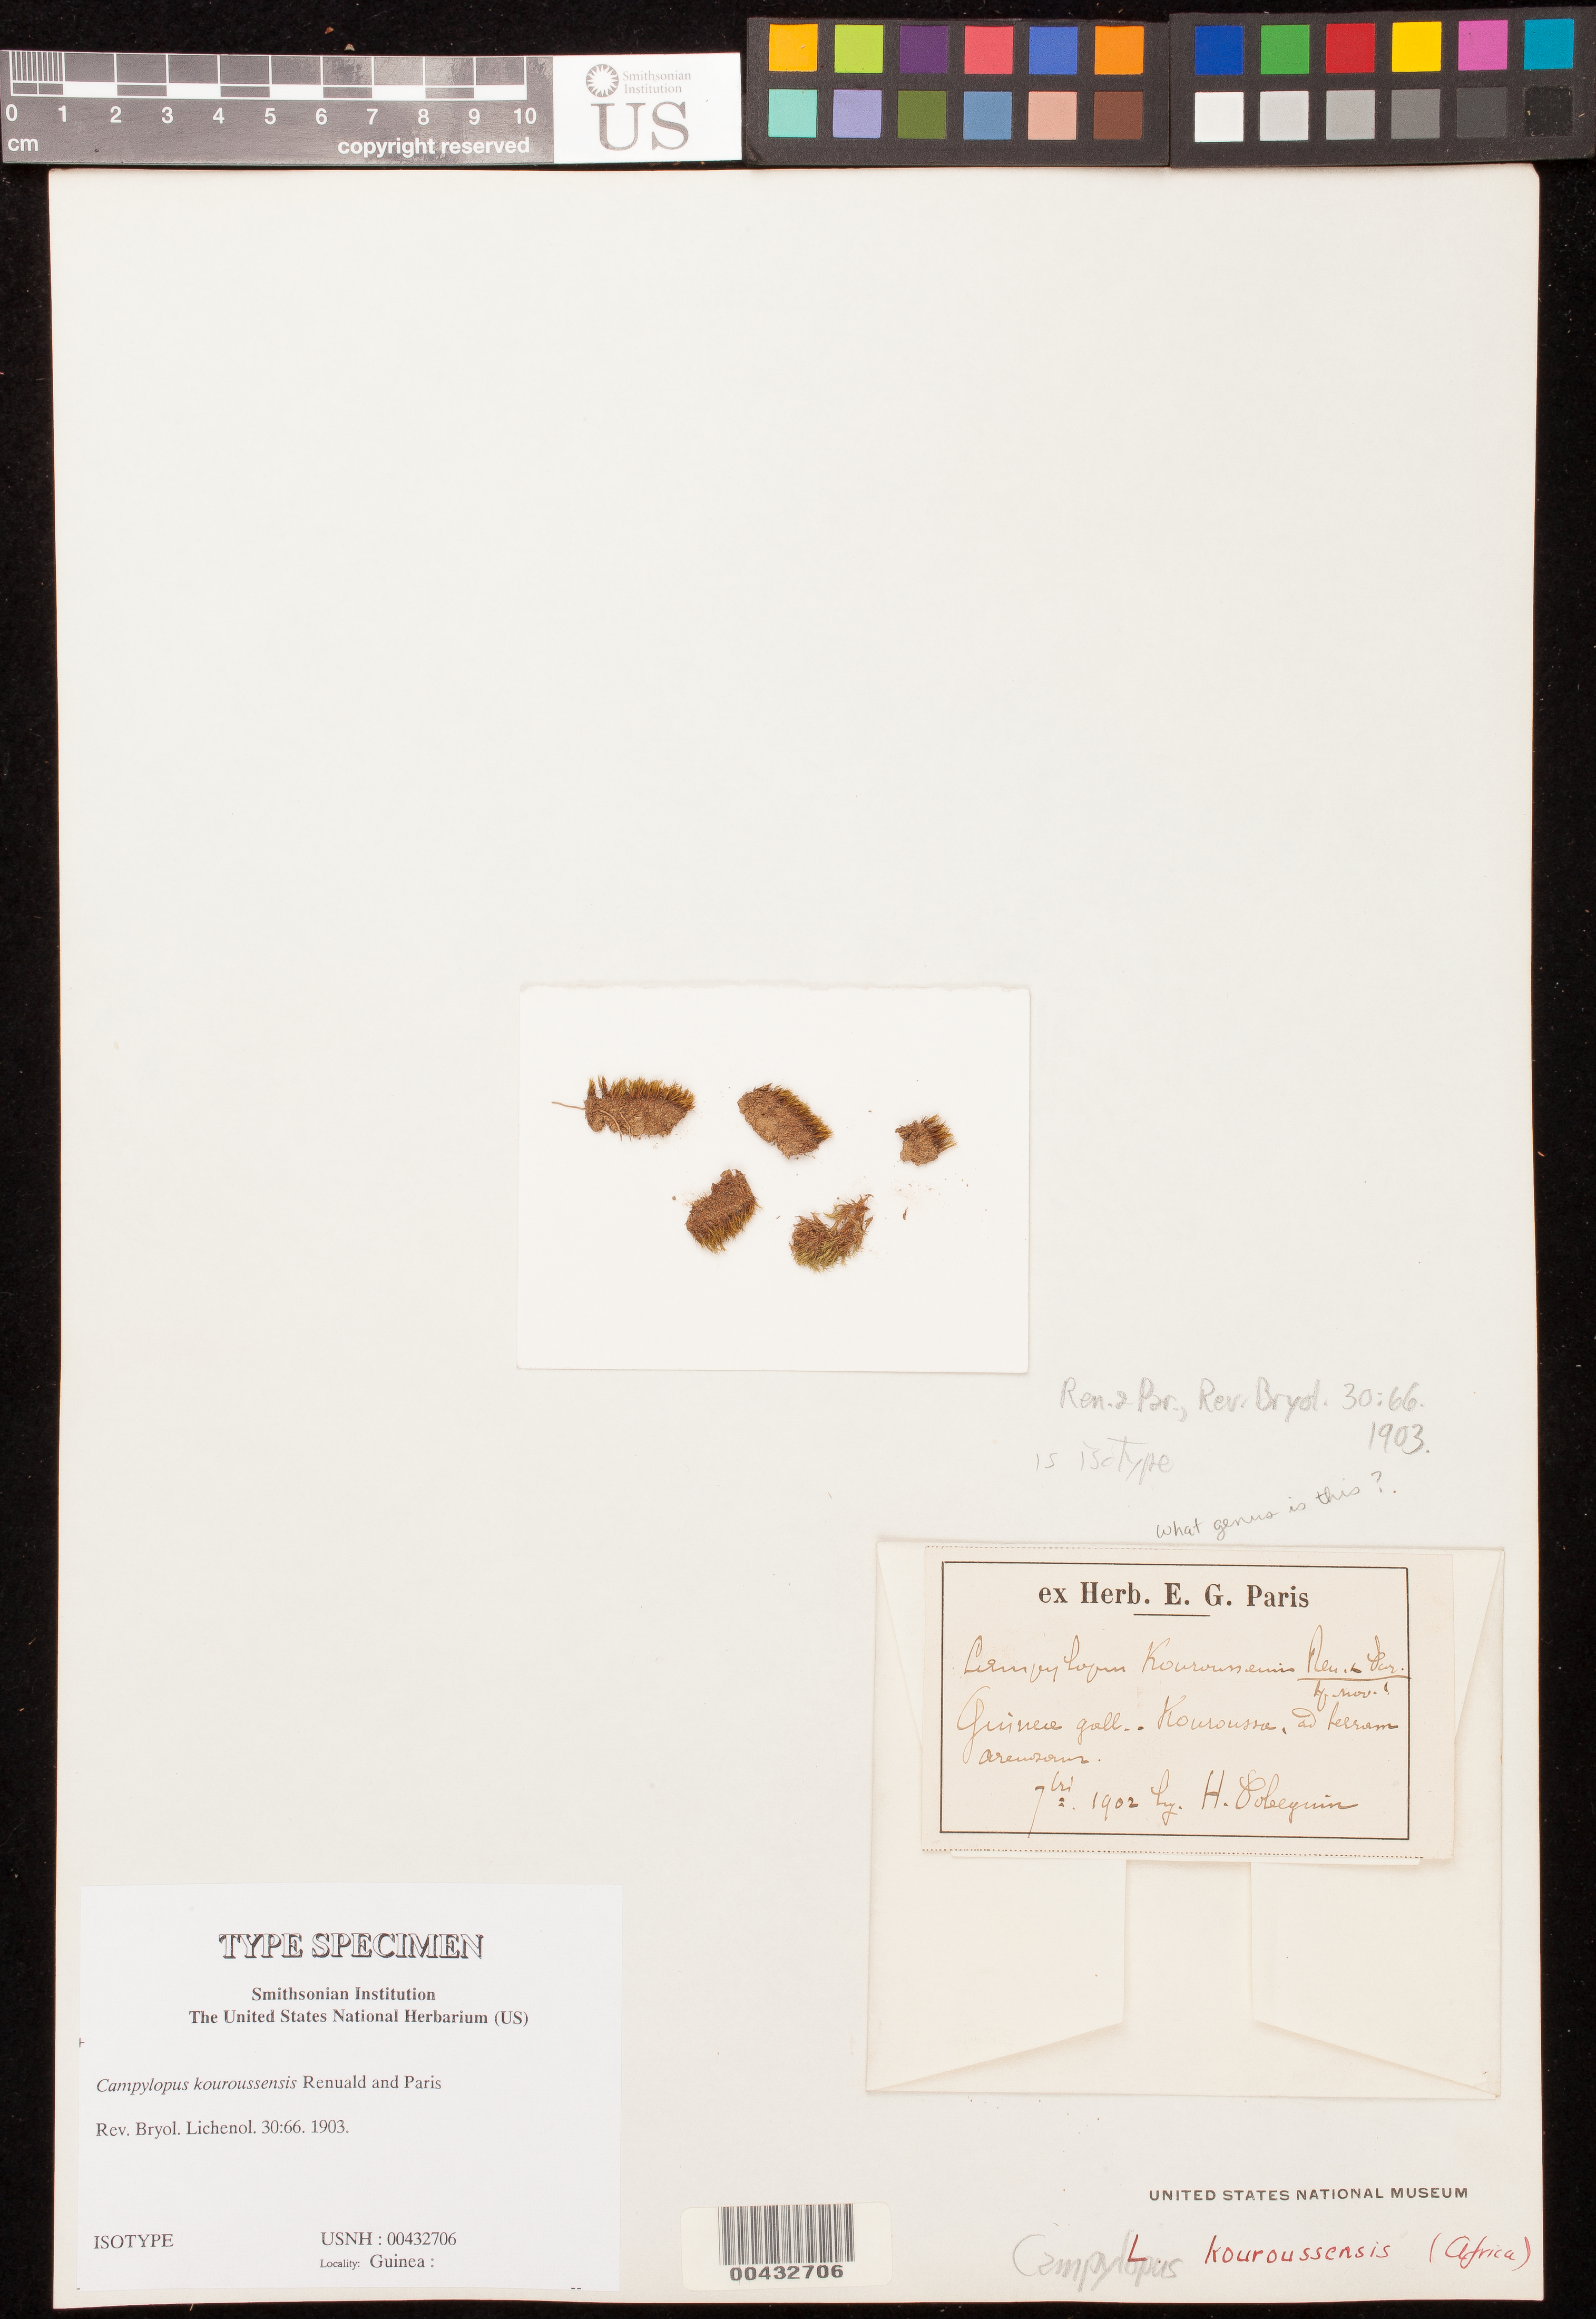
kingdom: Plantae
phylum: Bryophyta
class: Bryopsida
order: Dicranales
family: Leucobryaceae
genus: Campylopus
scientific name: Campylopus kouroussensis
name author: Renauld & Paris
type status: Isotype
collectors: H. Pobequin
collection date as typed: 07 --- 1902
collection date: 1902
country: Guinea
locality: Kouroussa.